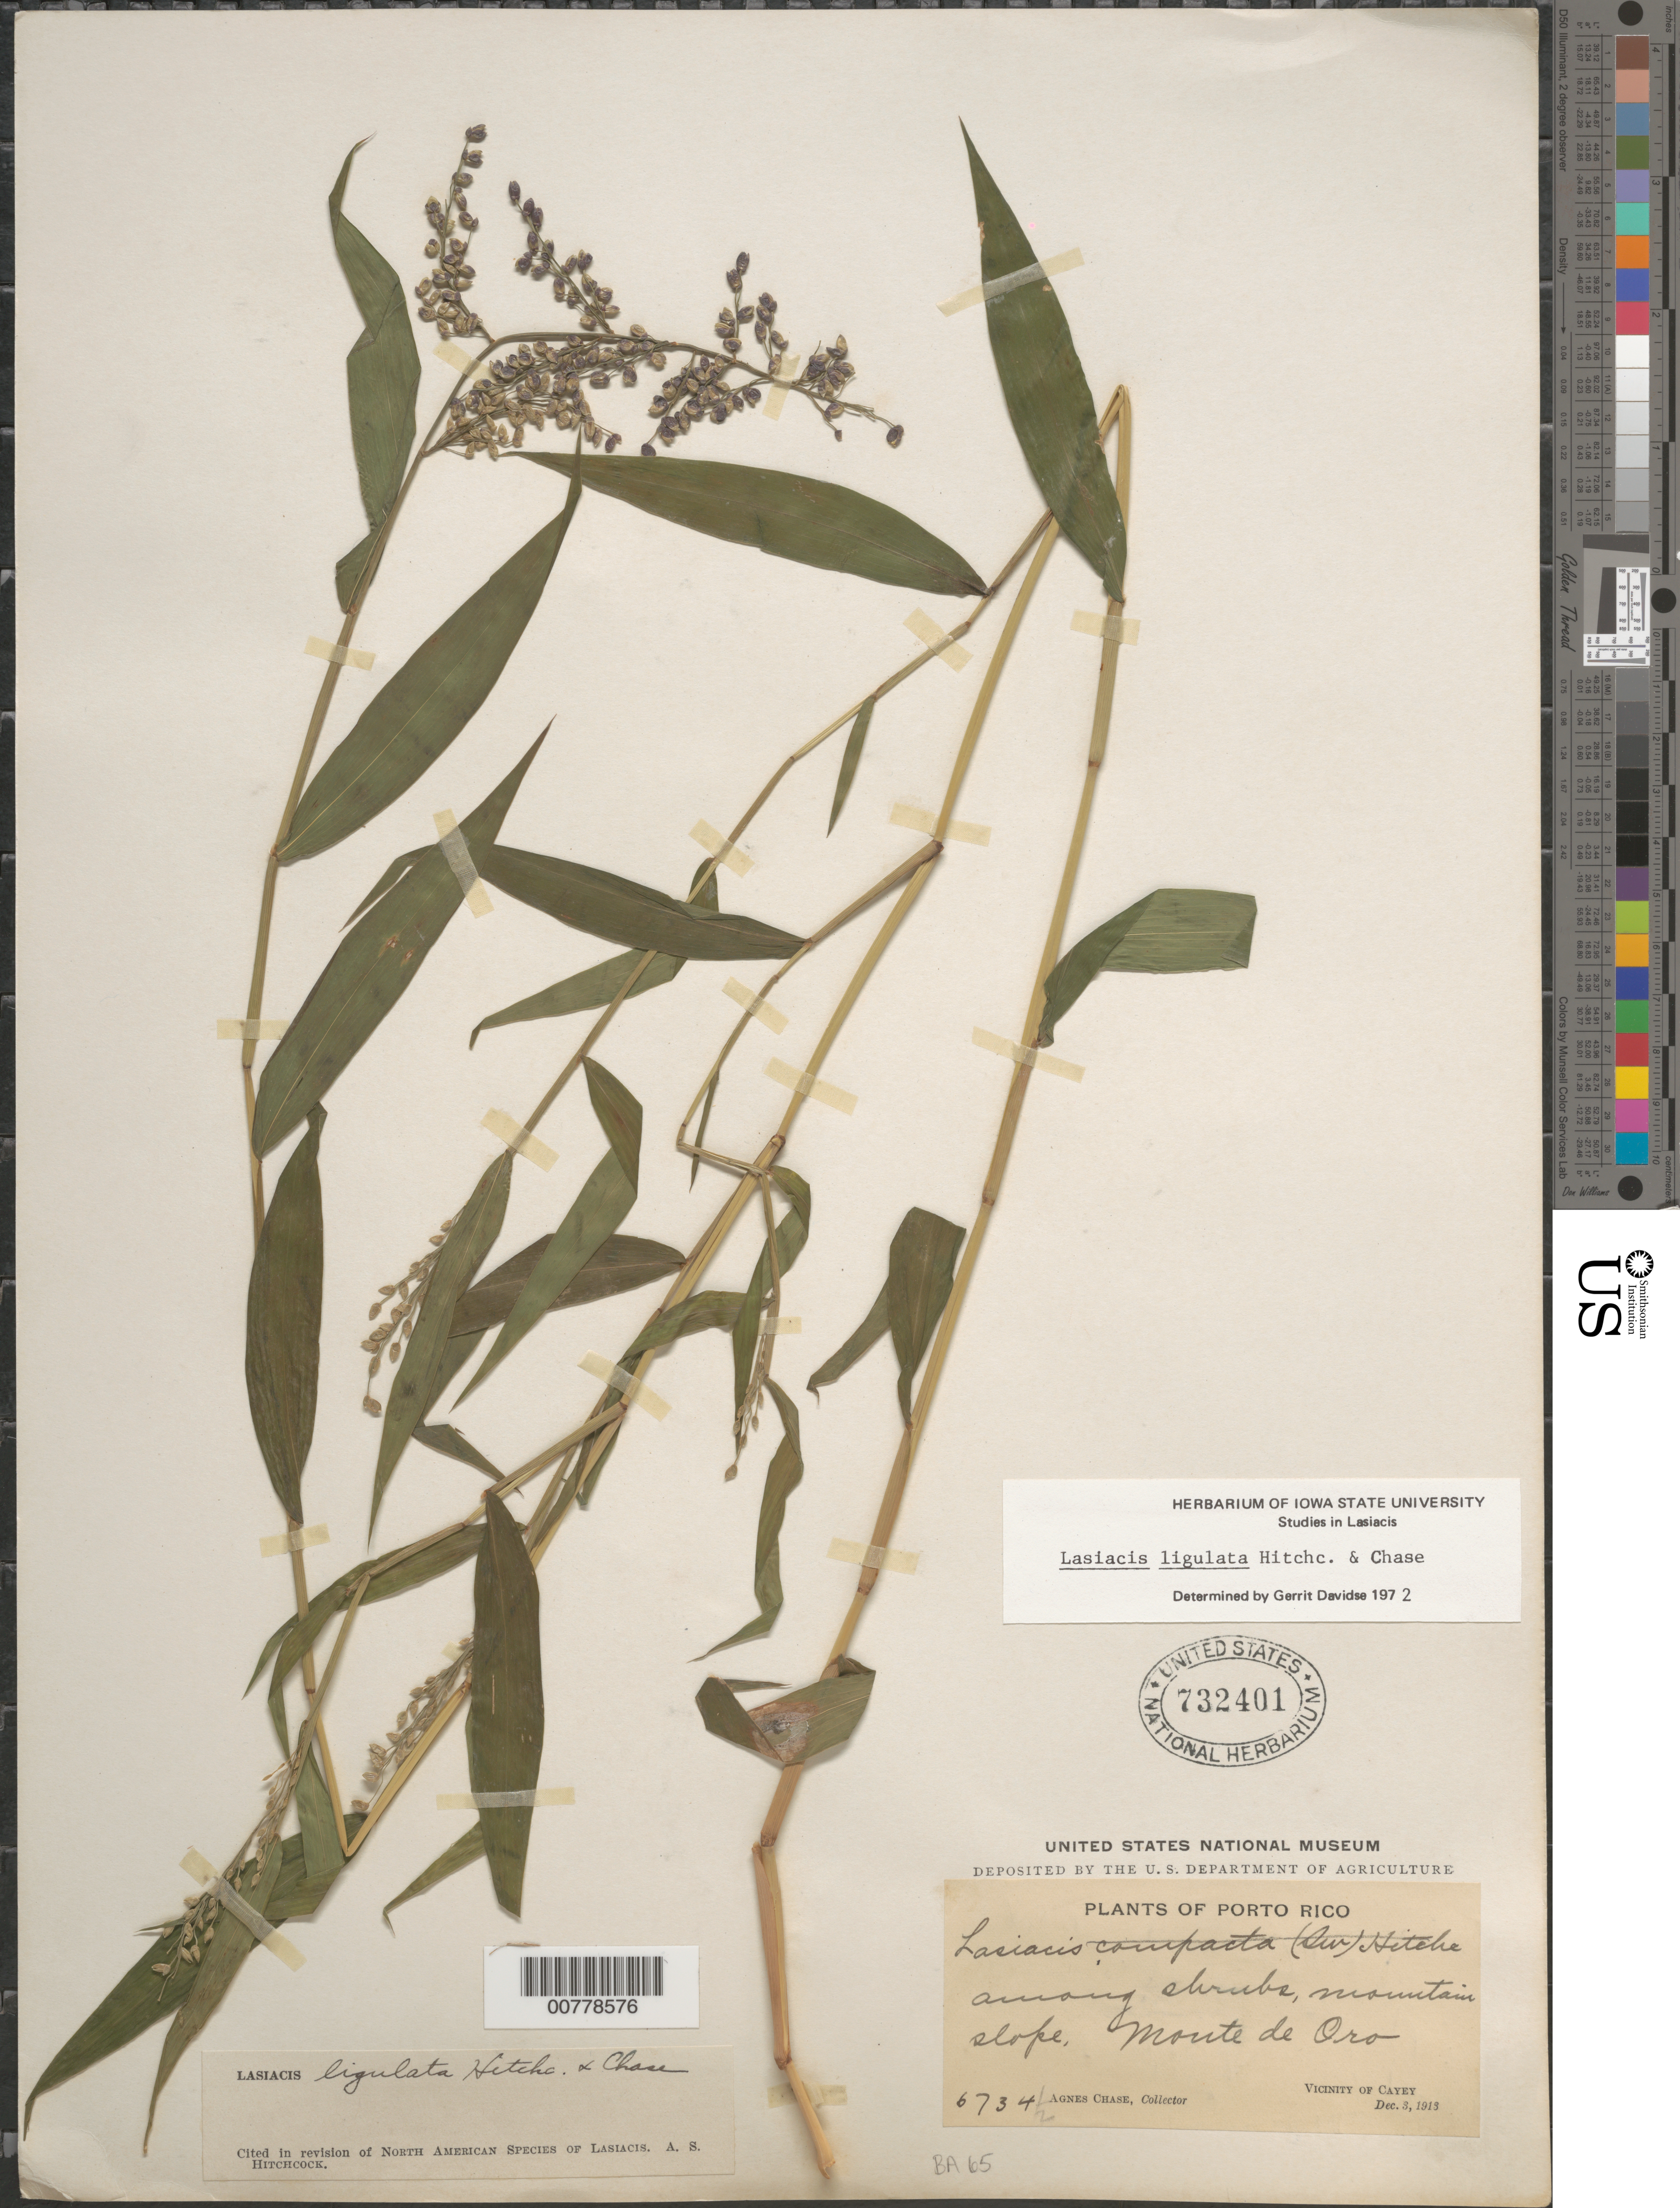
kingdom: Plantae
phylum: Tracheophyta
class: Liliopsida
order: Poales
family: Poaceae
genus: Lasiacis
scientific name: Lasiacis ligulata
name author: Hitchc. & Chase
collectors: A. Chase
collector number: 67345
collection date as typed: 03 Dec 1913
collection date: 1913-12-03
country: Puerto Rico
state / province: Cayey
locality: Monte de Oro, vicinity of Cayey. Wooded slope.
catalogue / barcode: US 732401